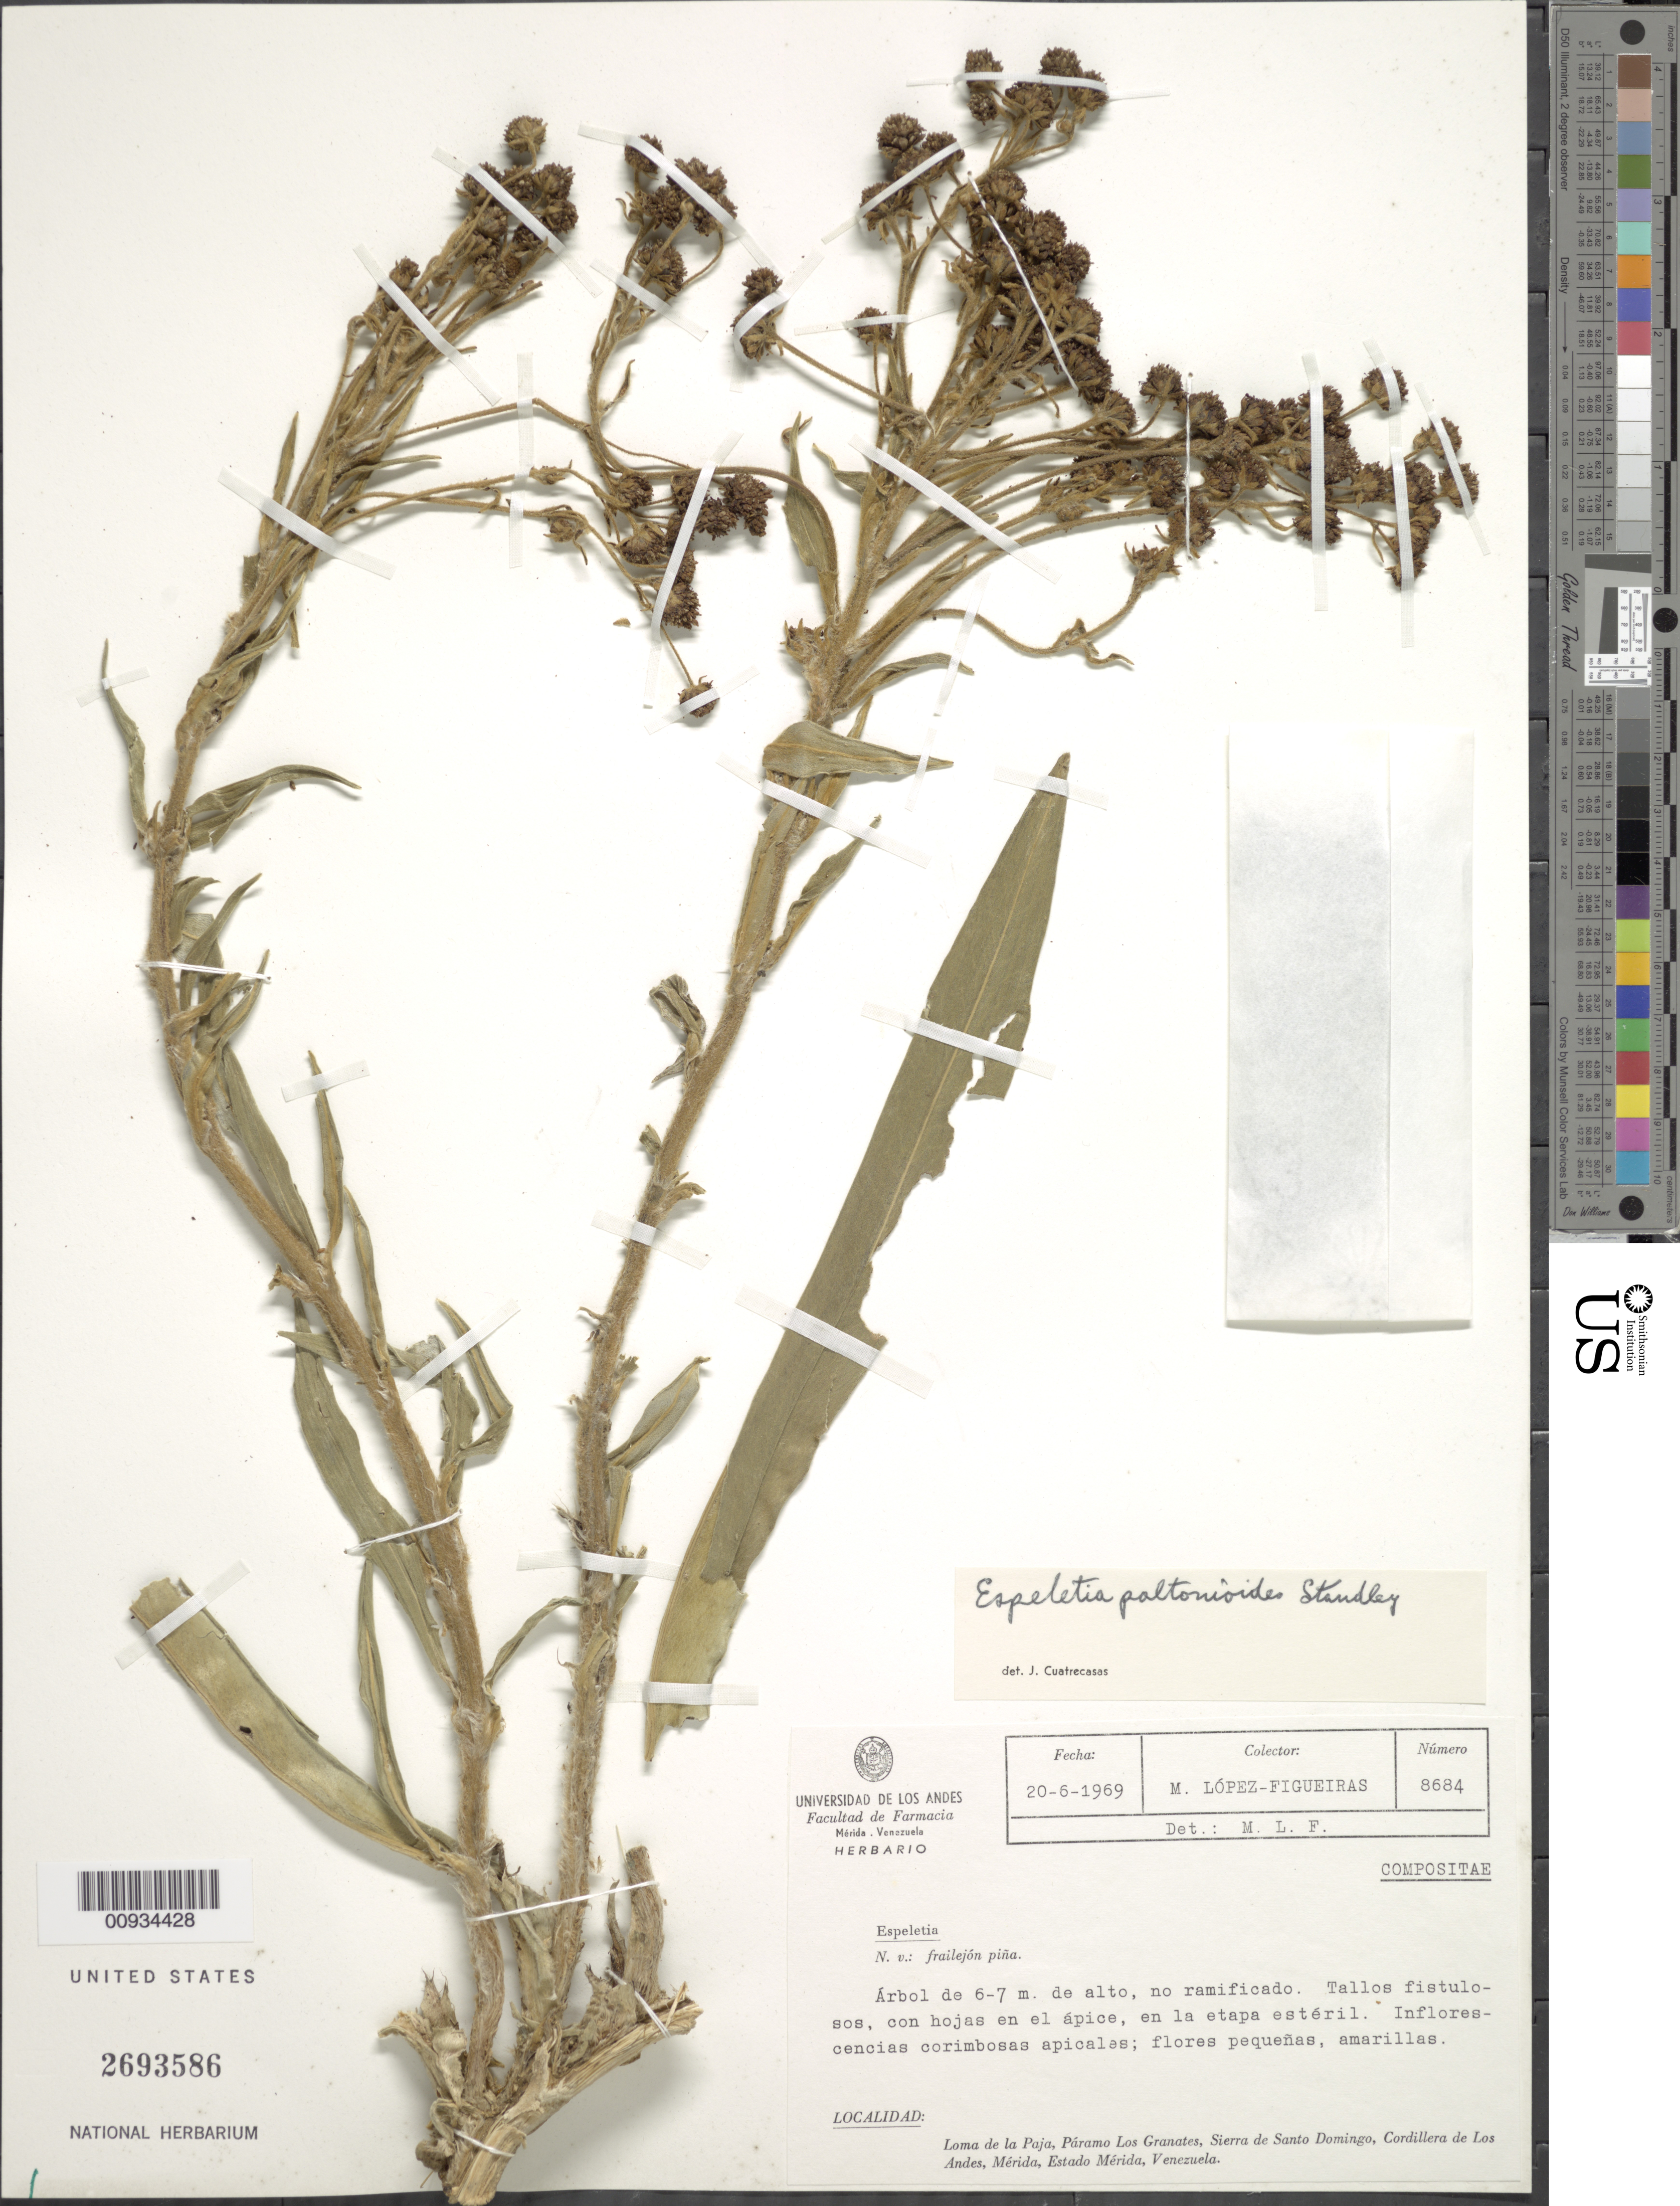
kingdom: Plantae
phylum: Tracheophyta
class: Magnoliopsida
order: Asterales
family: Asteraceae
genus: Ruilopezia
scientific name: Ruilopezia paltonioides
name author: (Standl.) Cuatrec.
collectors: M. López Figueiras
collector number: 8684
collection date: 1969-06-20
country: Venezuela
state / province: Mérida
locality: Loma de la Paja, Paramo Los Granates, Sierra de Santo Domingo, Cordillera de Los Andes, Merida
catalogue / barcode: US 2693586